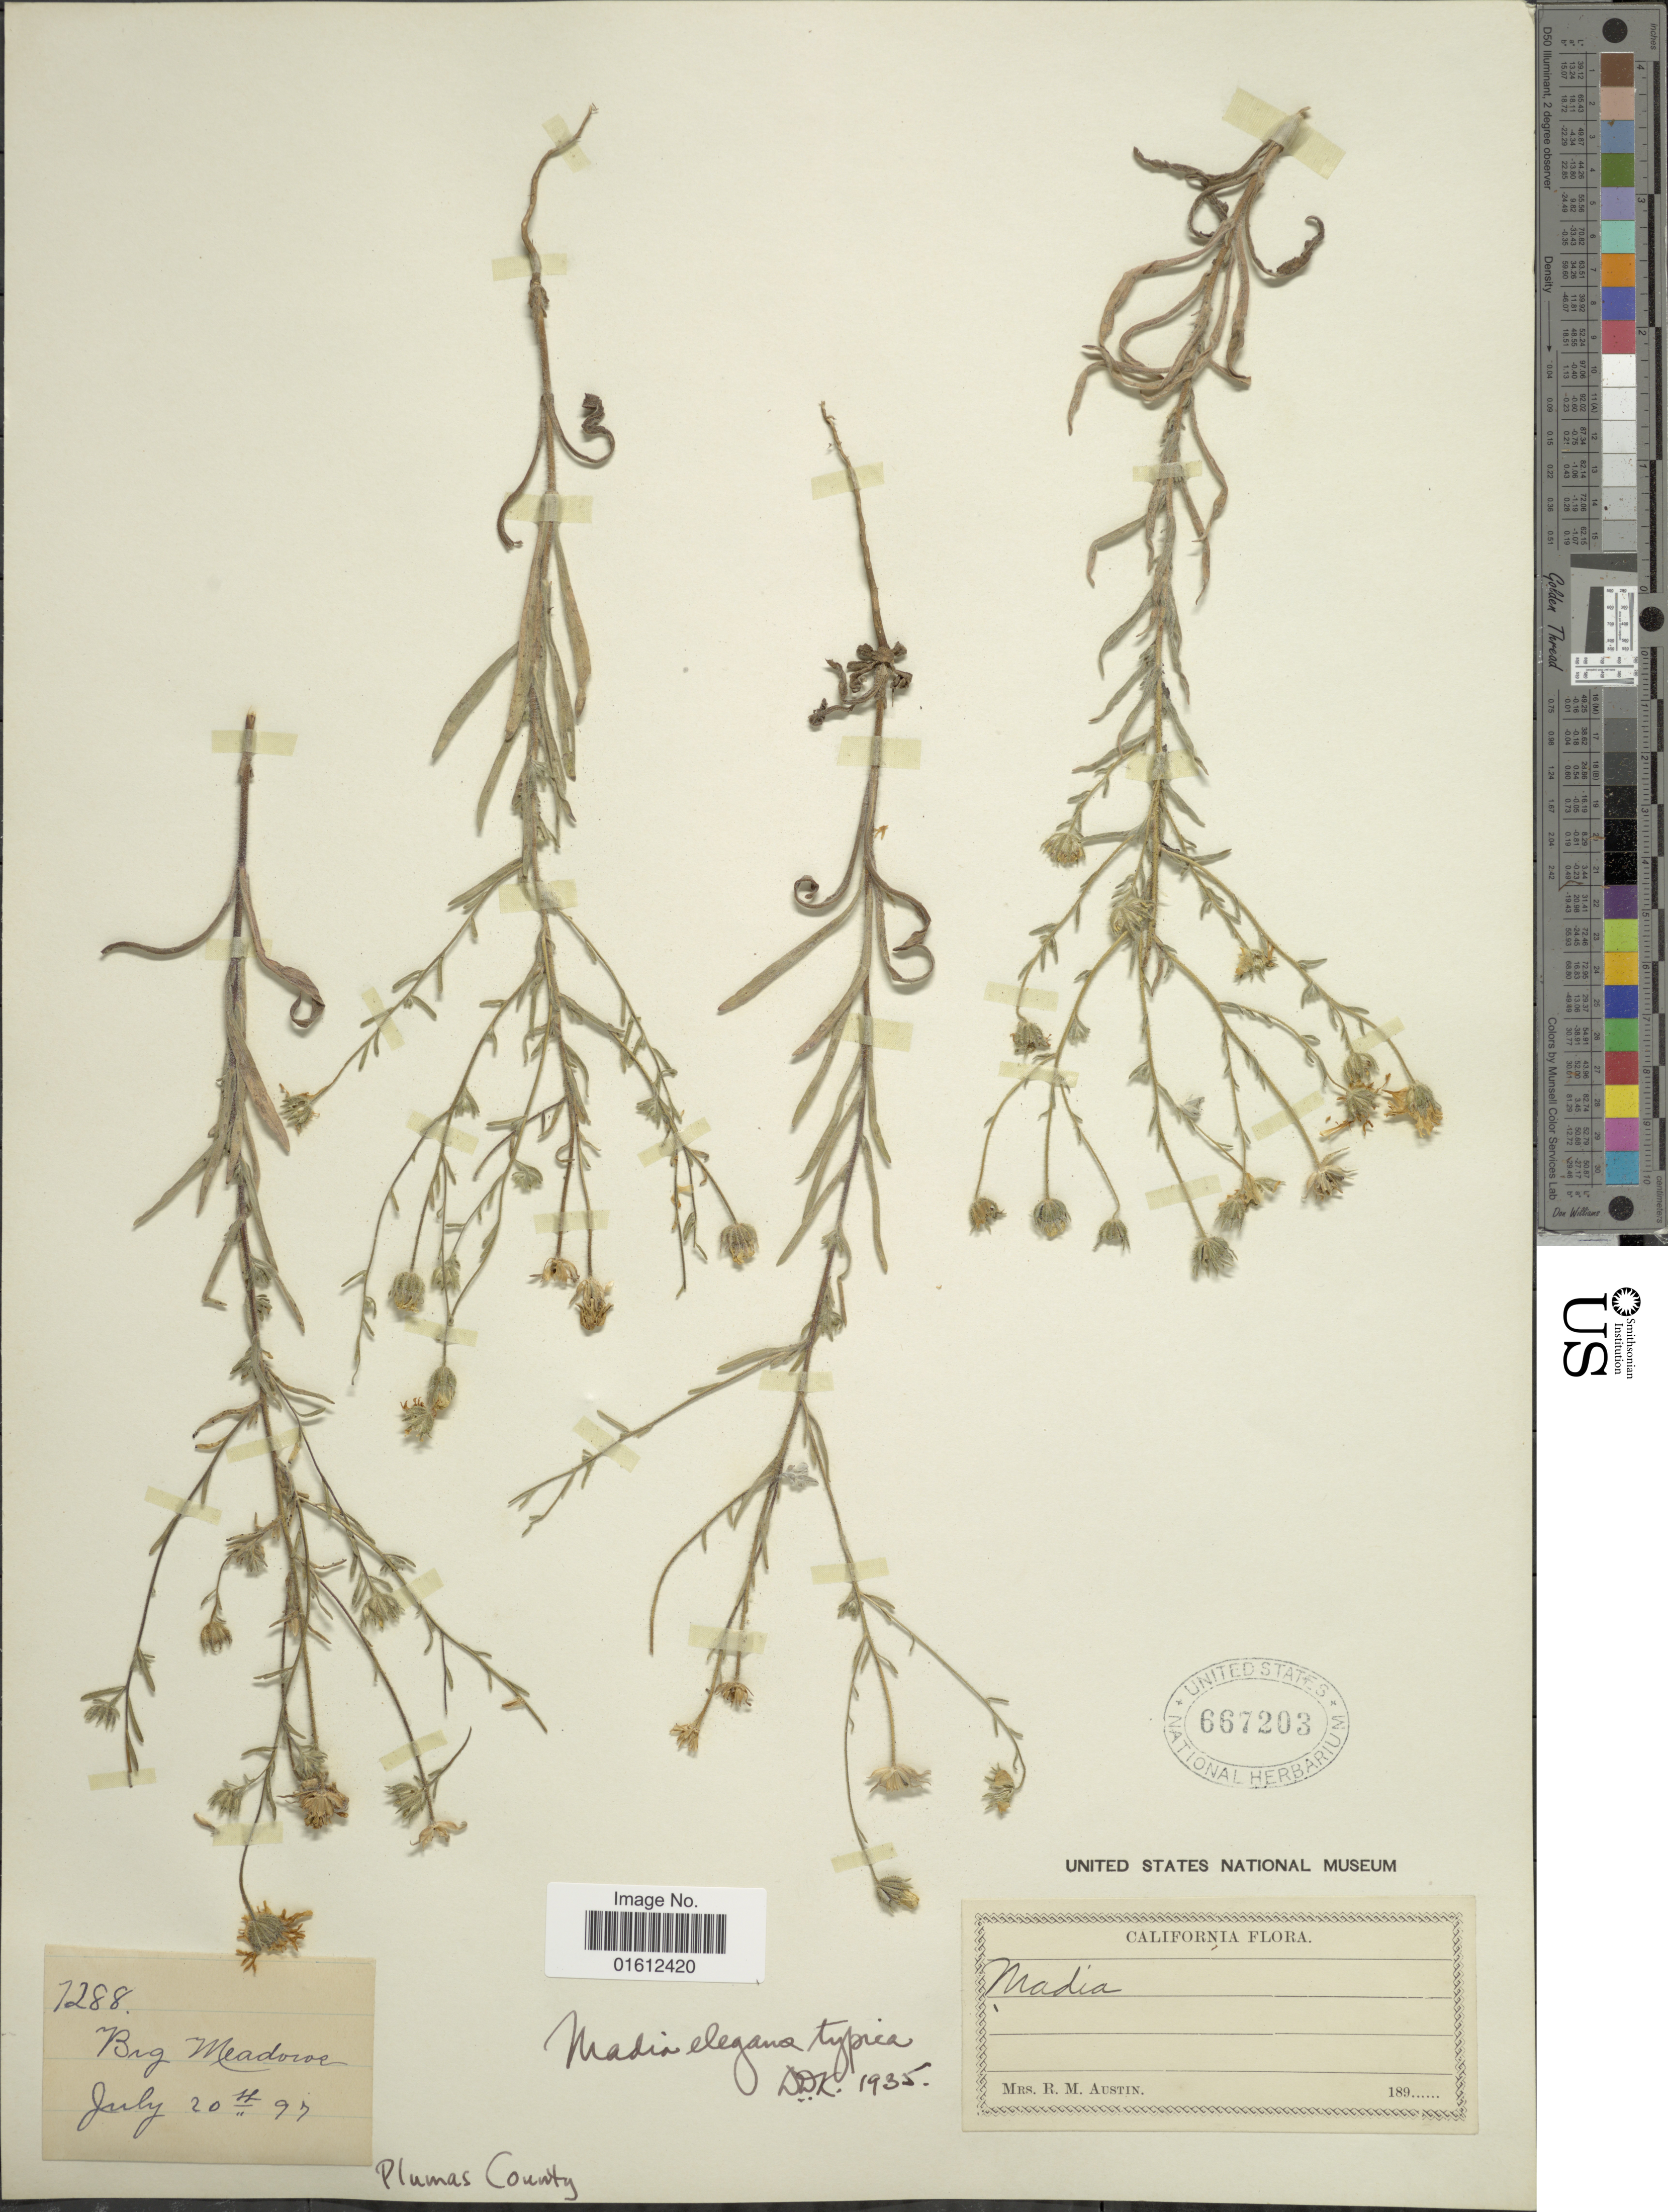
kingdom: Plantae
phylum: Tracheophyta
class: Magnoliopsida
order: Asterales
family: Asteraceae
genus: Madia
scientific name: Madia elegans subsp. elegans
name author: D. Don ex Lindl.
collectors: R. Austin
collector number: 7288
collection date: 1897-07-20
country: United States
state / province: California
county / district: Plumas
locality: Big Meadows. Plumas County.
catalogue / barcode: US 667203